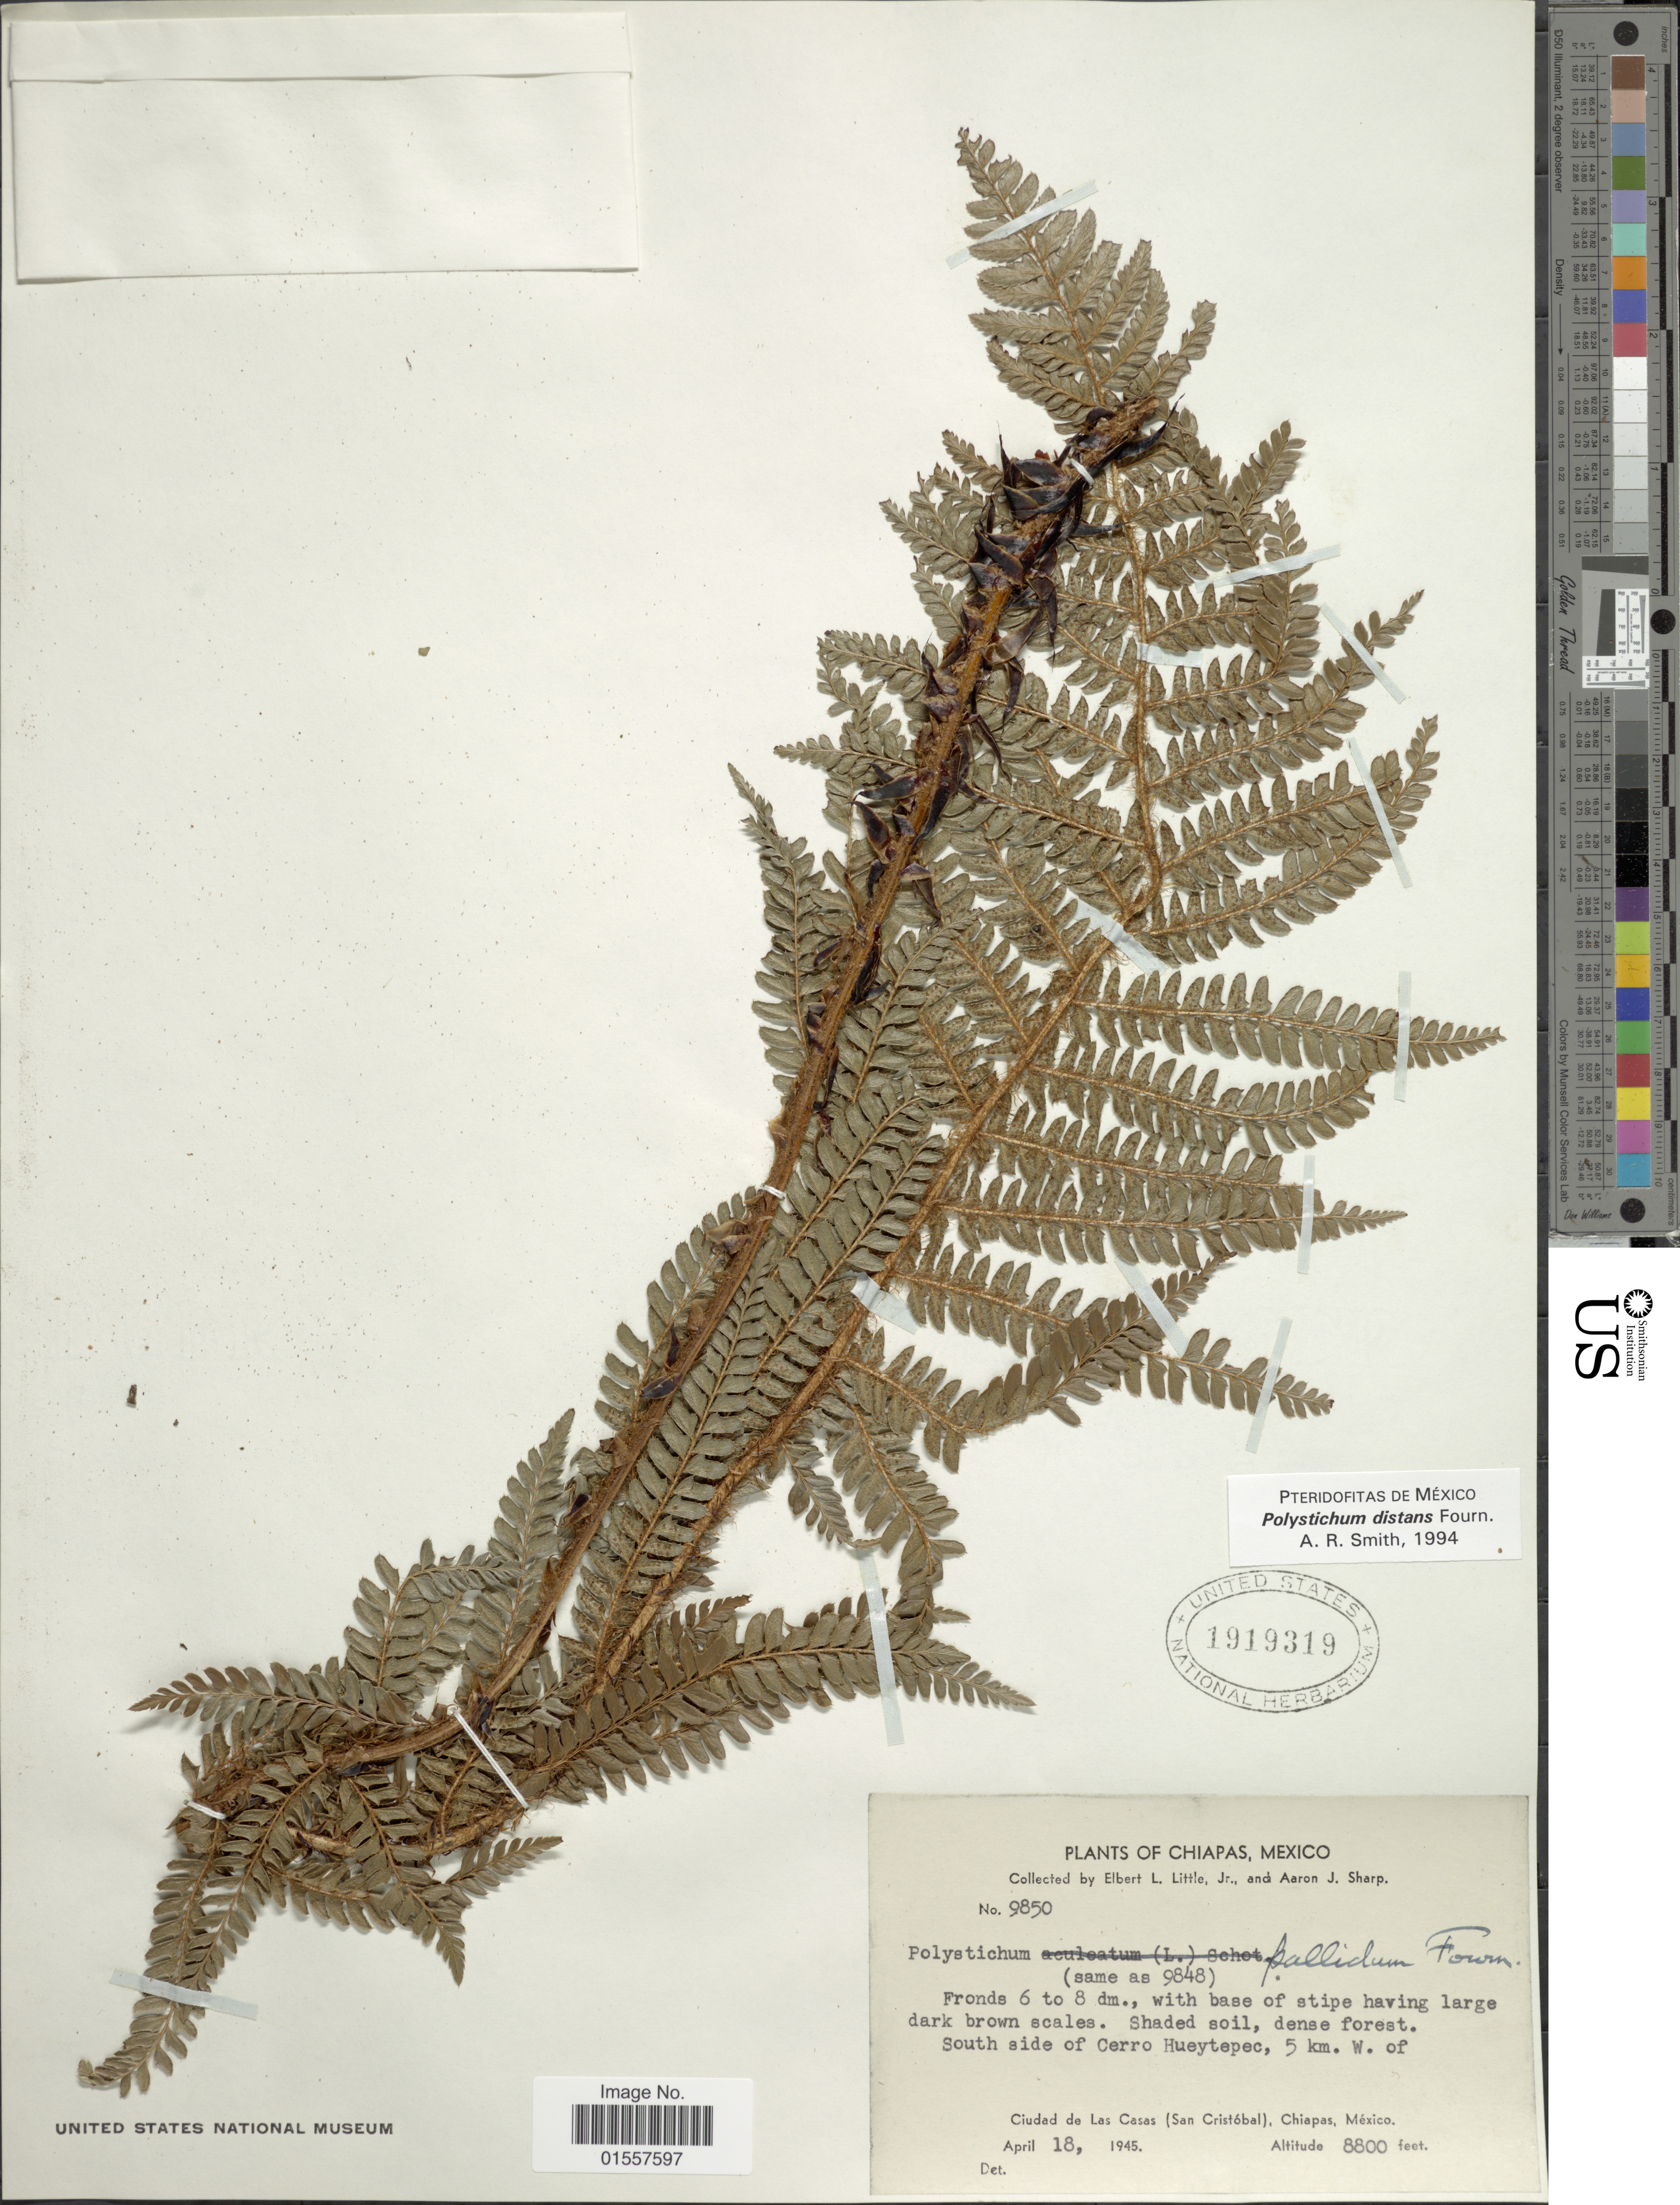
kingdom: Plantae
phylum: Tracheophyta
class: Polypodiopsida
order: Polypodiales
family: Dryopteridaceae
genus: Polystichum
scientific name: Polystichum distans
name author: E. Fourn.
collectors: E. L. Little & Mrs A. J. Sharp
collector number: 9850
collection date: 1945-04-18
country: Mexico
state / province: Chiapas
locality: South side of Cerro Hueytepec, 5 km. W. of, Ciudad de Las Casas (San Cristobal), Chiapas, Mexico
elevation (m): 2682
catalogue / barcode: US 1919319